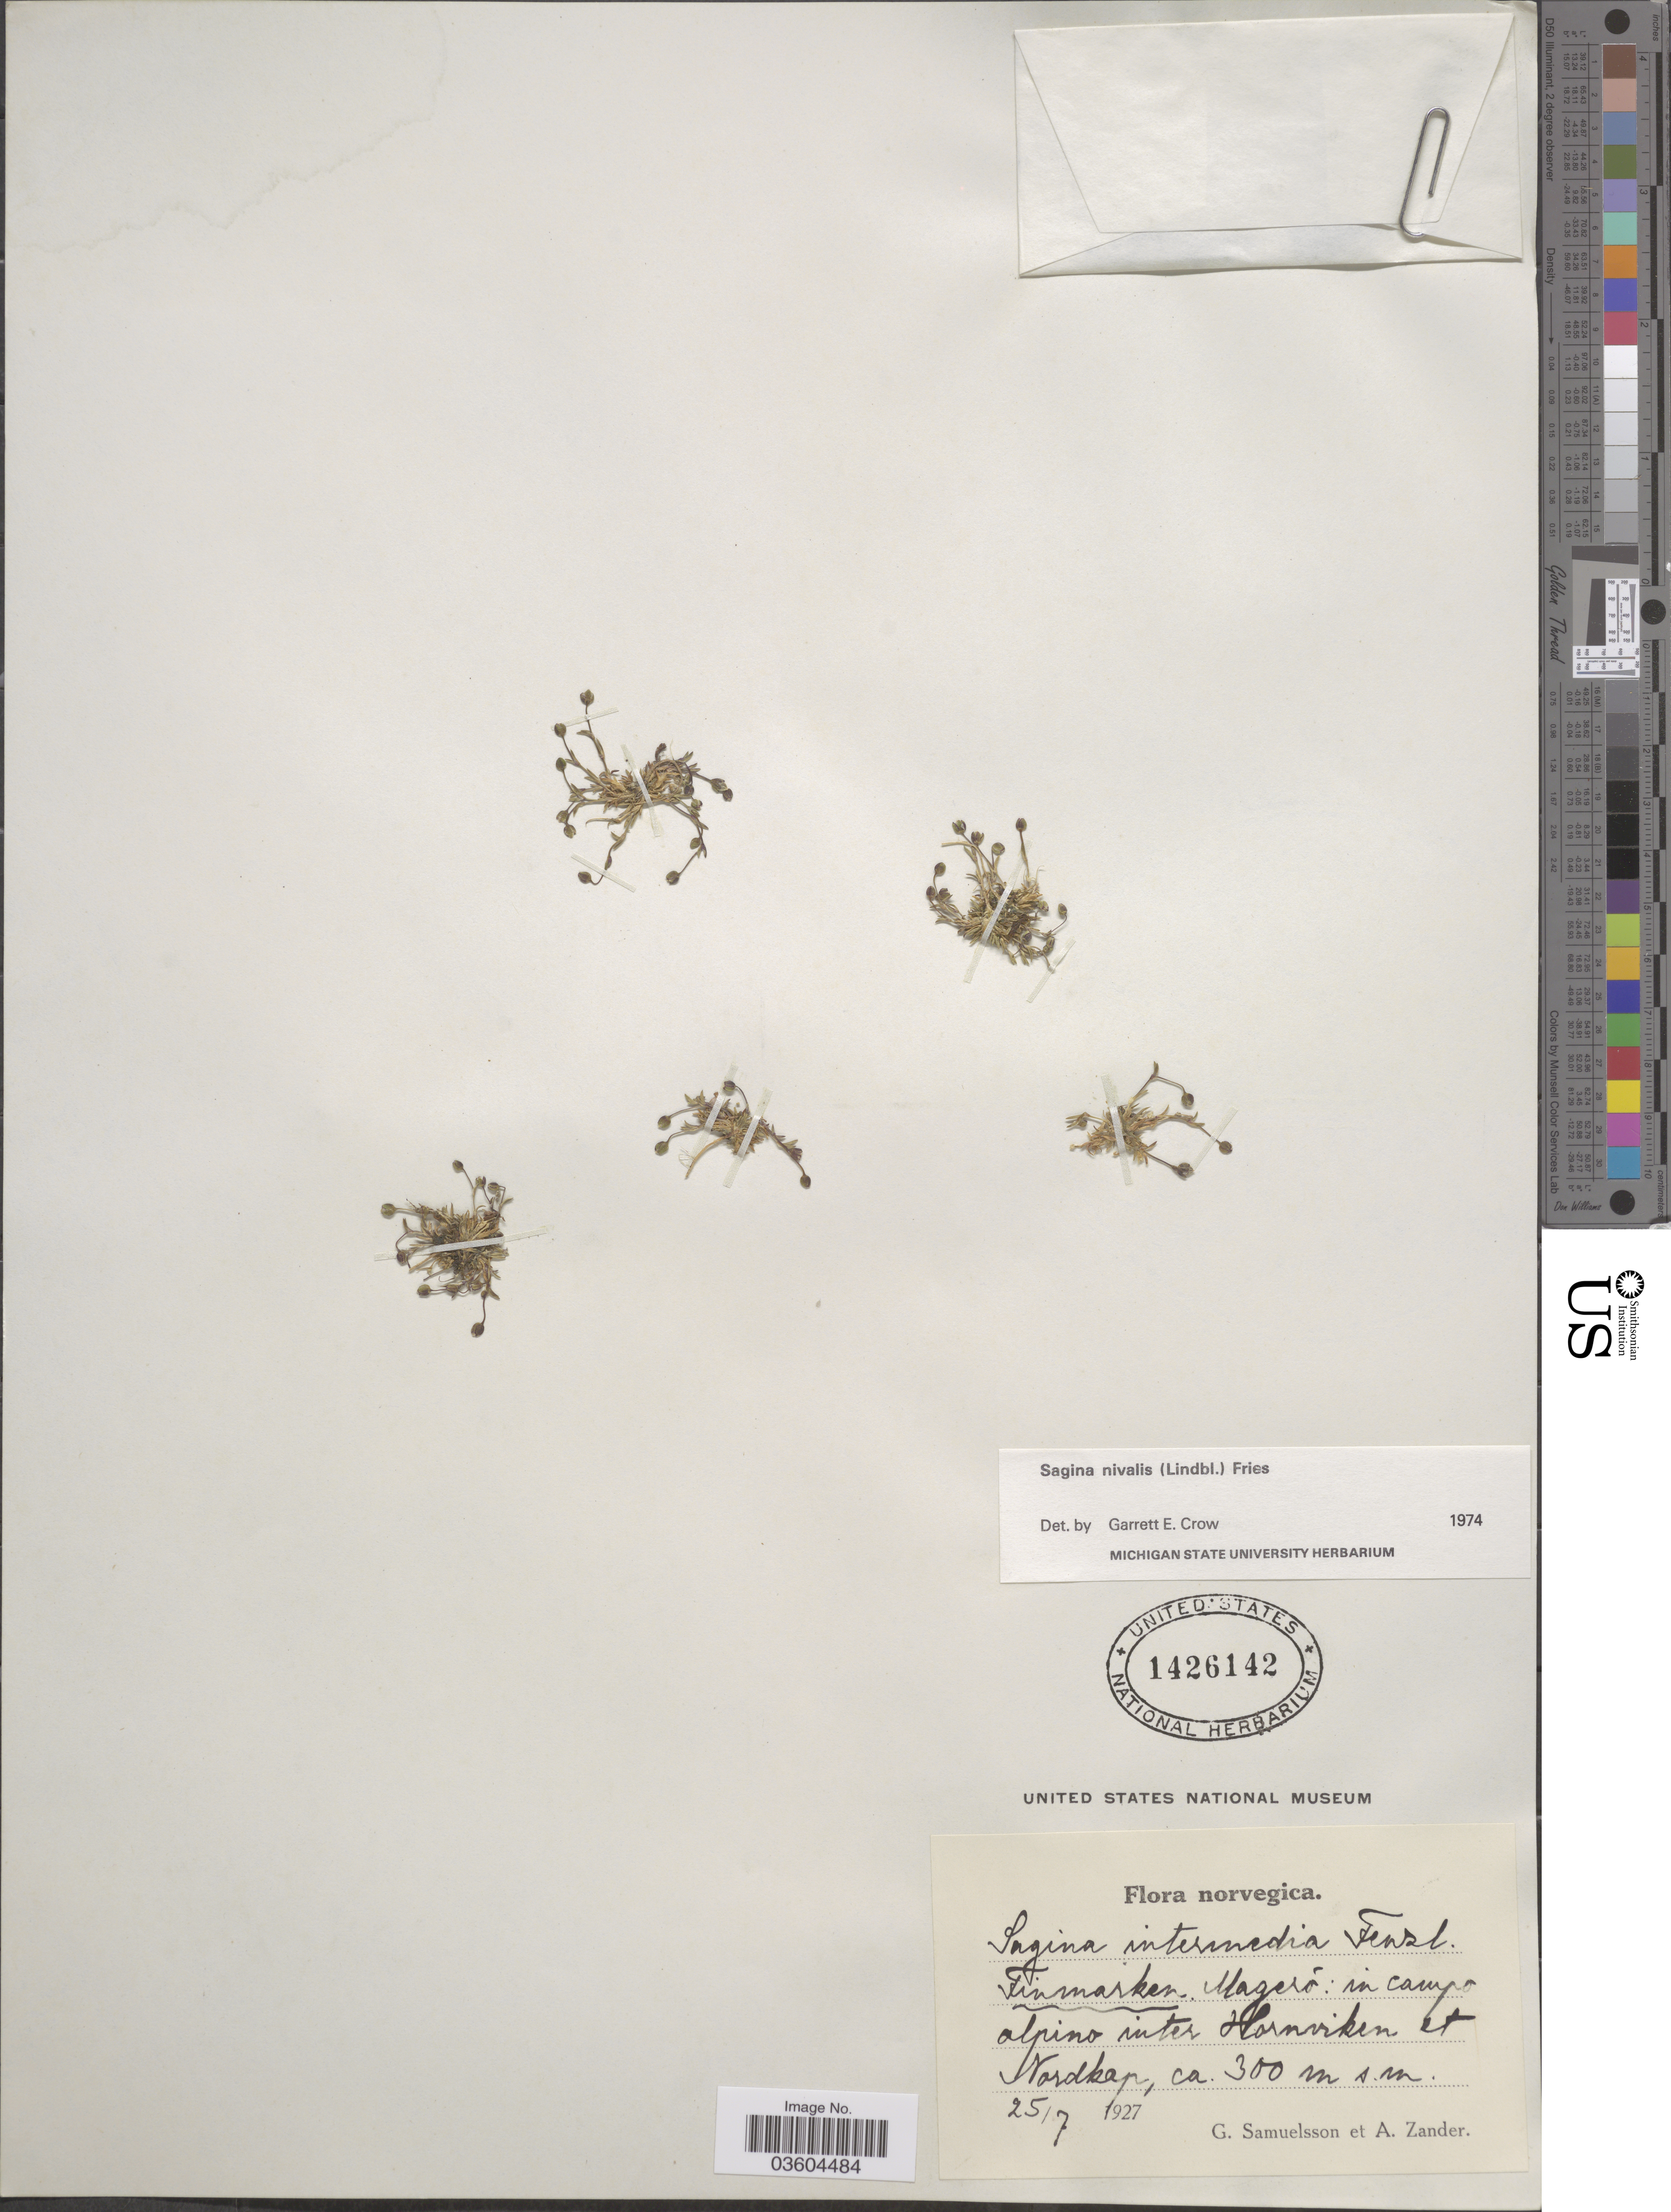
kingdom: Plantae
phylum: Tracheophyta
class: Magnoliopsida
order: Caryophyllales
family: Caryophyllaceae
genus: Sagina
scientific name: Sagina nivalis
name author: (Lindblom) Fr.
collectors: G. Samuelsson & A. Zander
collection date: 1927-07-25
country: Norway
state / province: Finnmark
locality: Norvegica. Finmarken. Mageró: in campo alpino inter Hornviken et Nordkap.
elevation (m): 300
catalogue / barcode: US 1426142